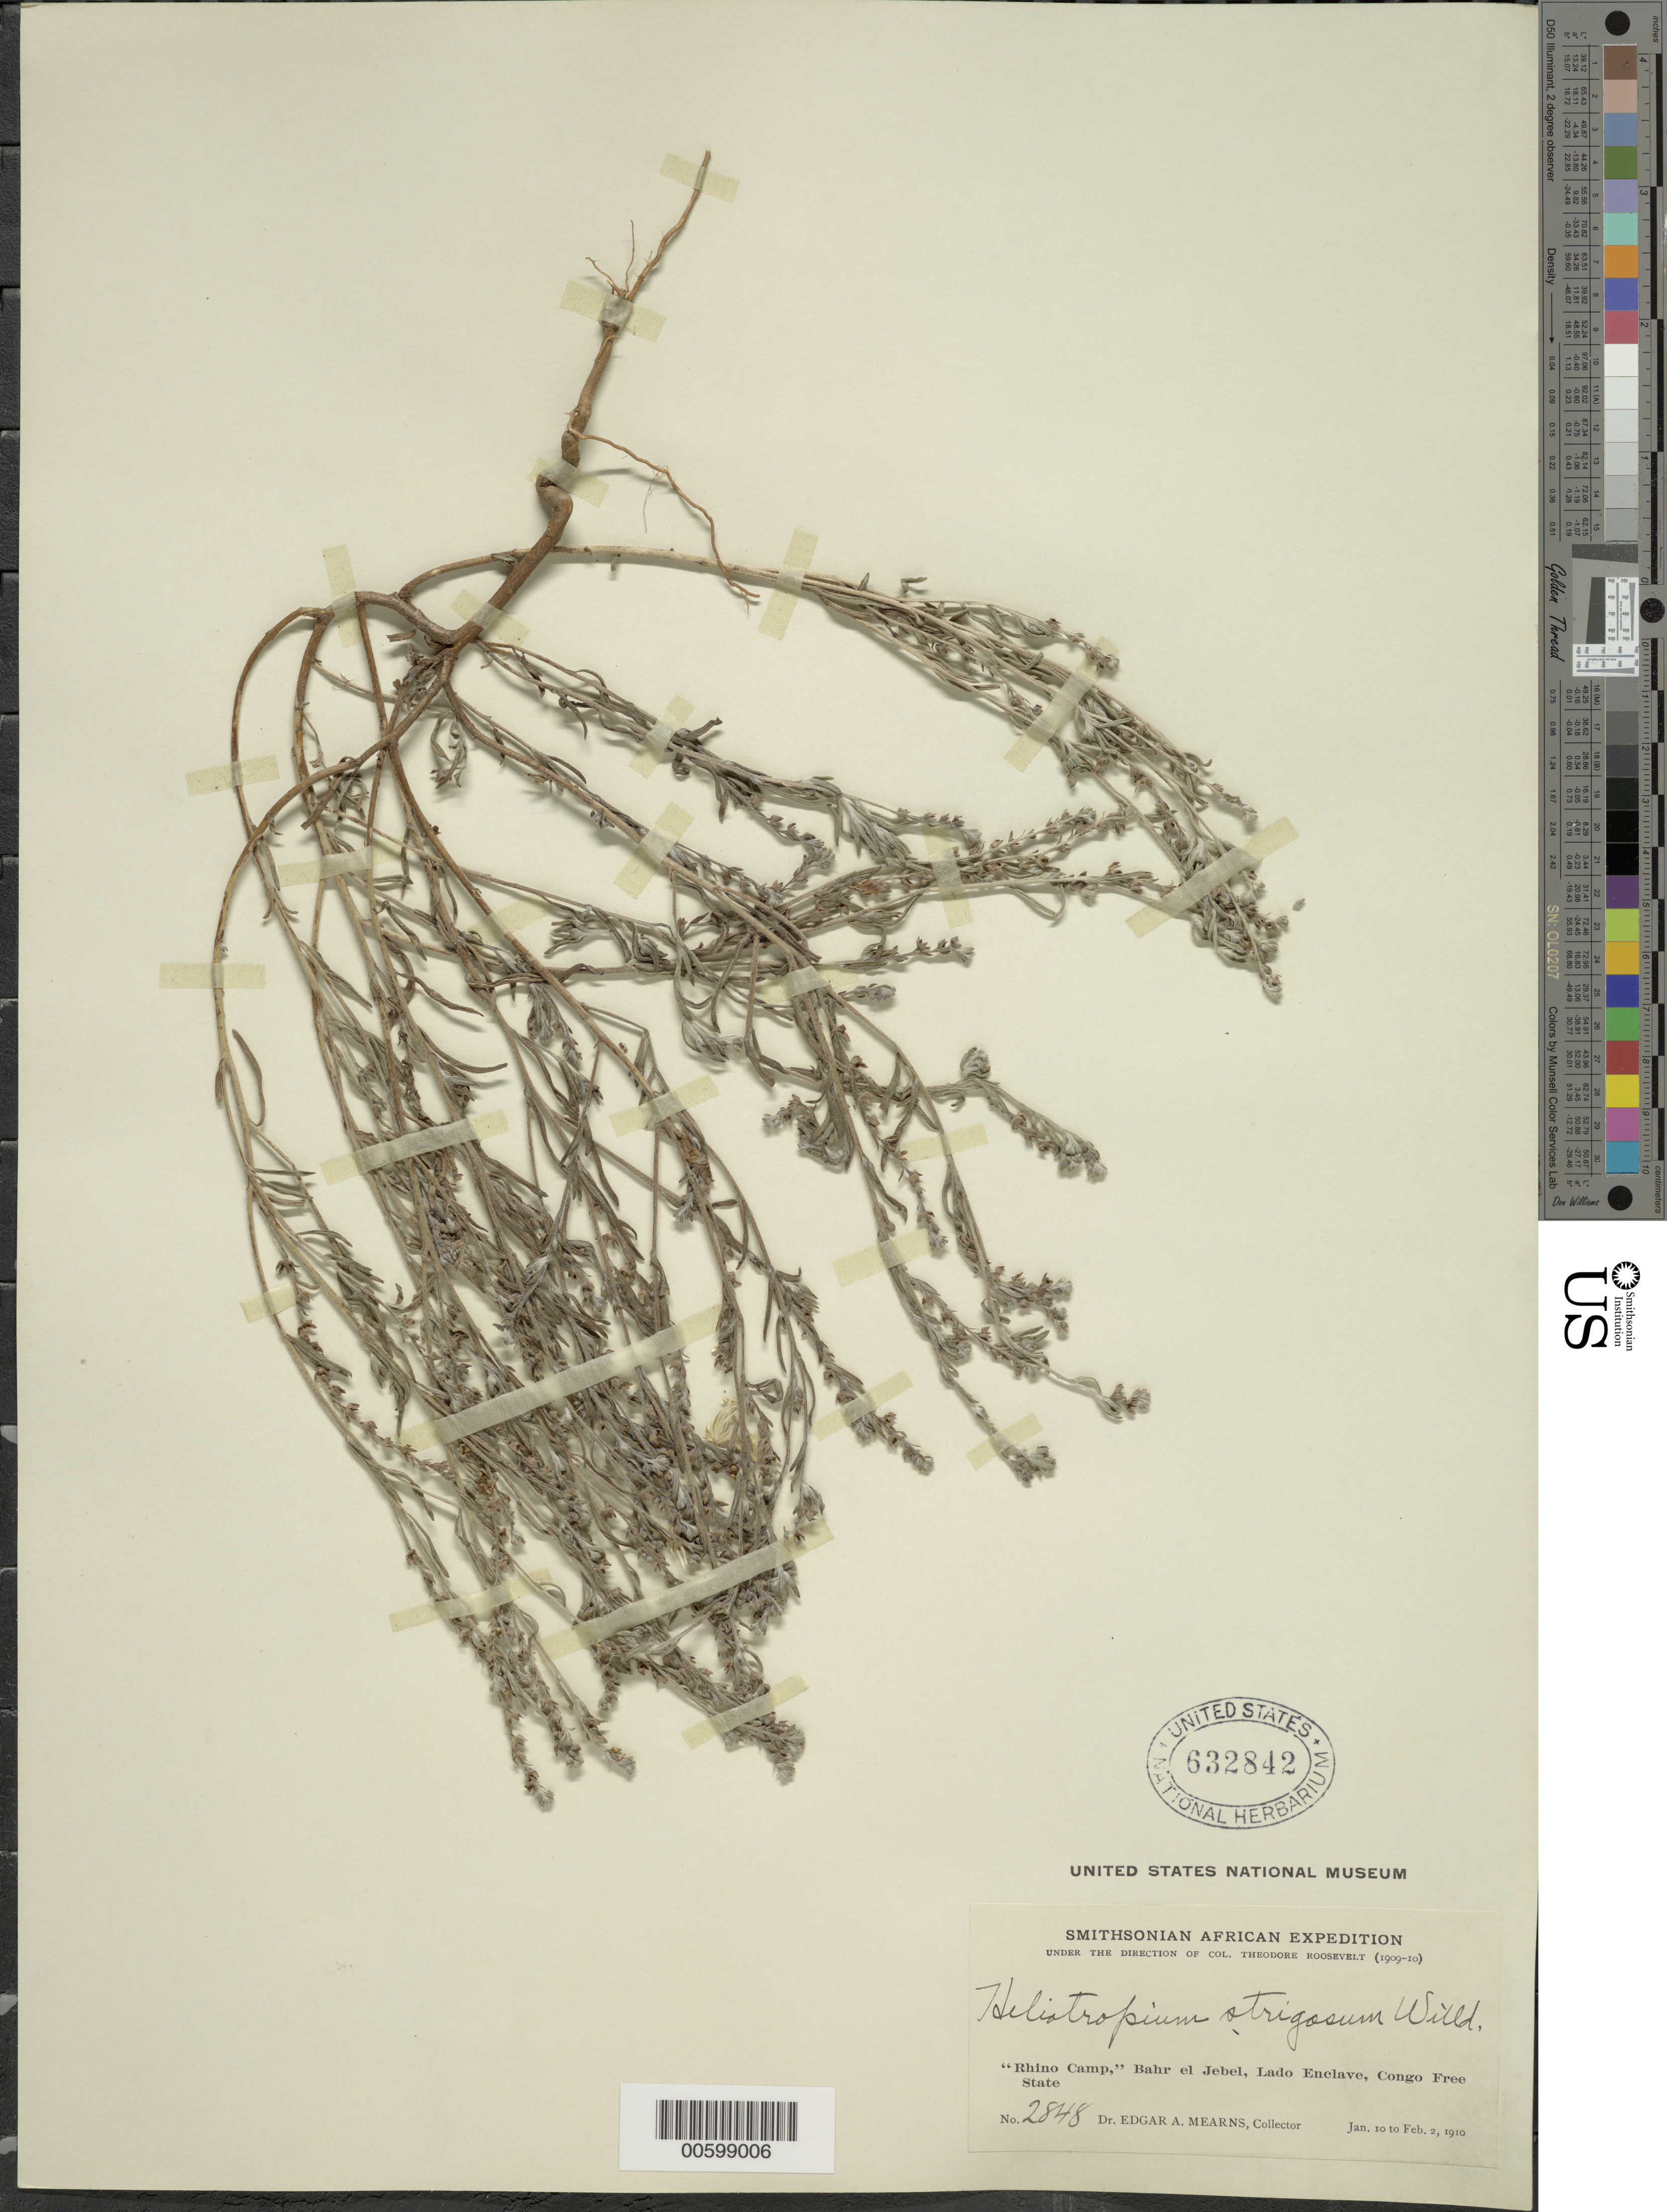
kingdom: Plantae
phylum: Tracheophyta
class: Magnoliopsida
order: Boraginales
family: Heliotropiaceae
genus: Heliotropium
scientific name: Heliotropium strigosum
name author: Willd.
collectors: E. A. Mearns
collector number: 2848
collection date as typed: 10 Jan 1910 to 02 Feb 1910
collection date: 1910-01-10/1910-02-02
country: South Sudan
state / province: Central Equatoria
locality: "Rhino Camp", Bahr el Jebel, Lado Enclave, Congo Free State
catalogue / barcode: US 632842